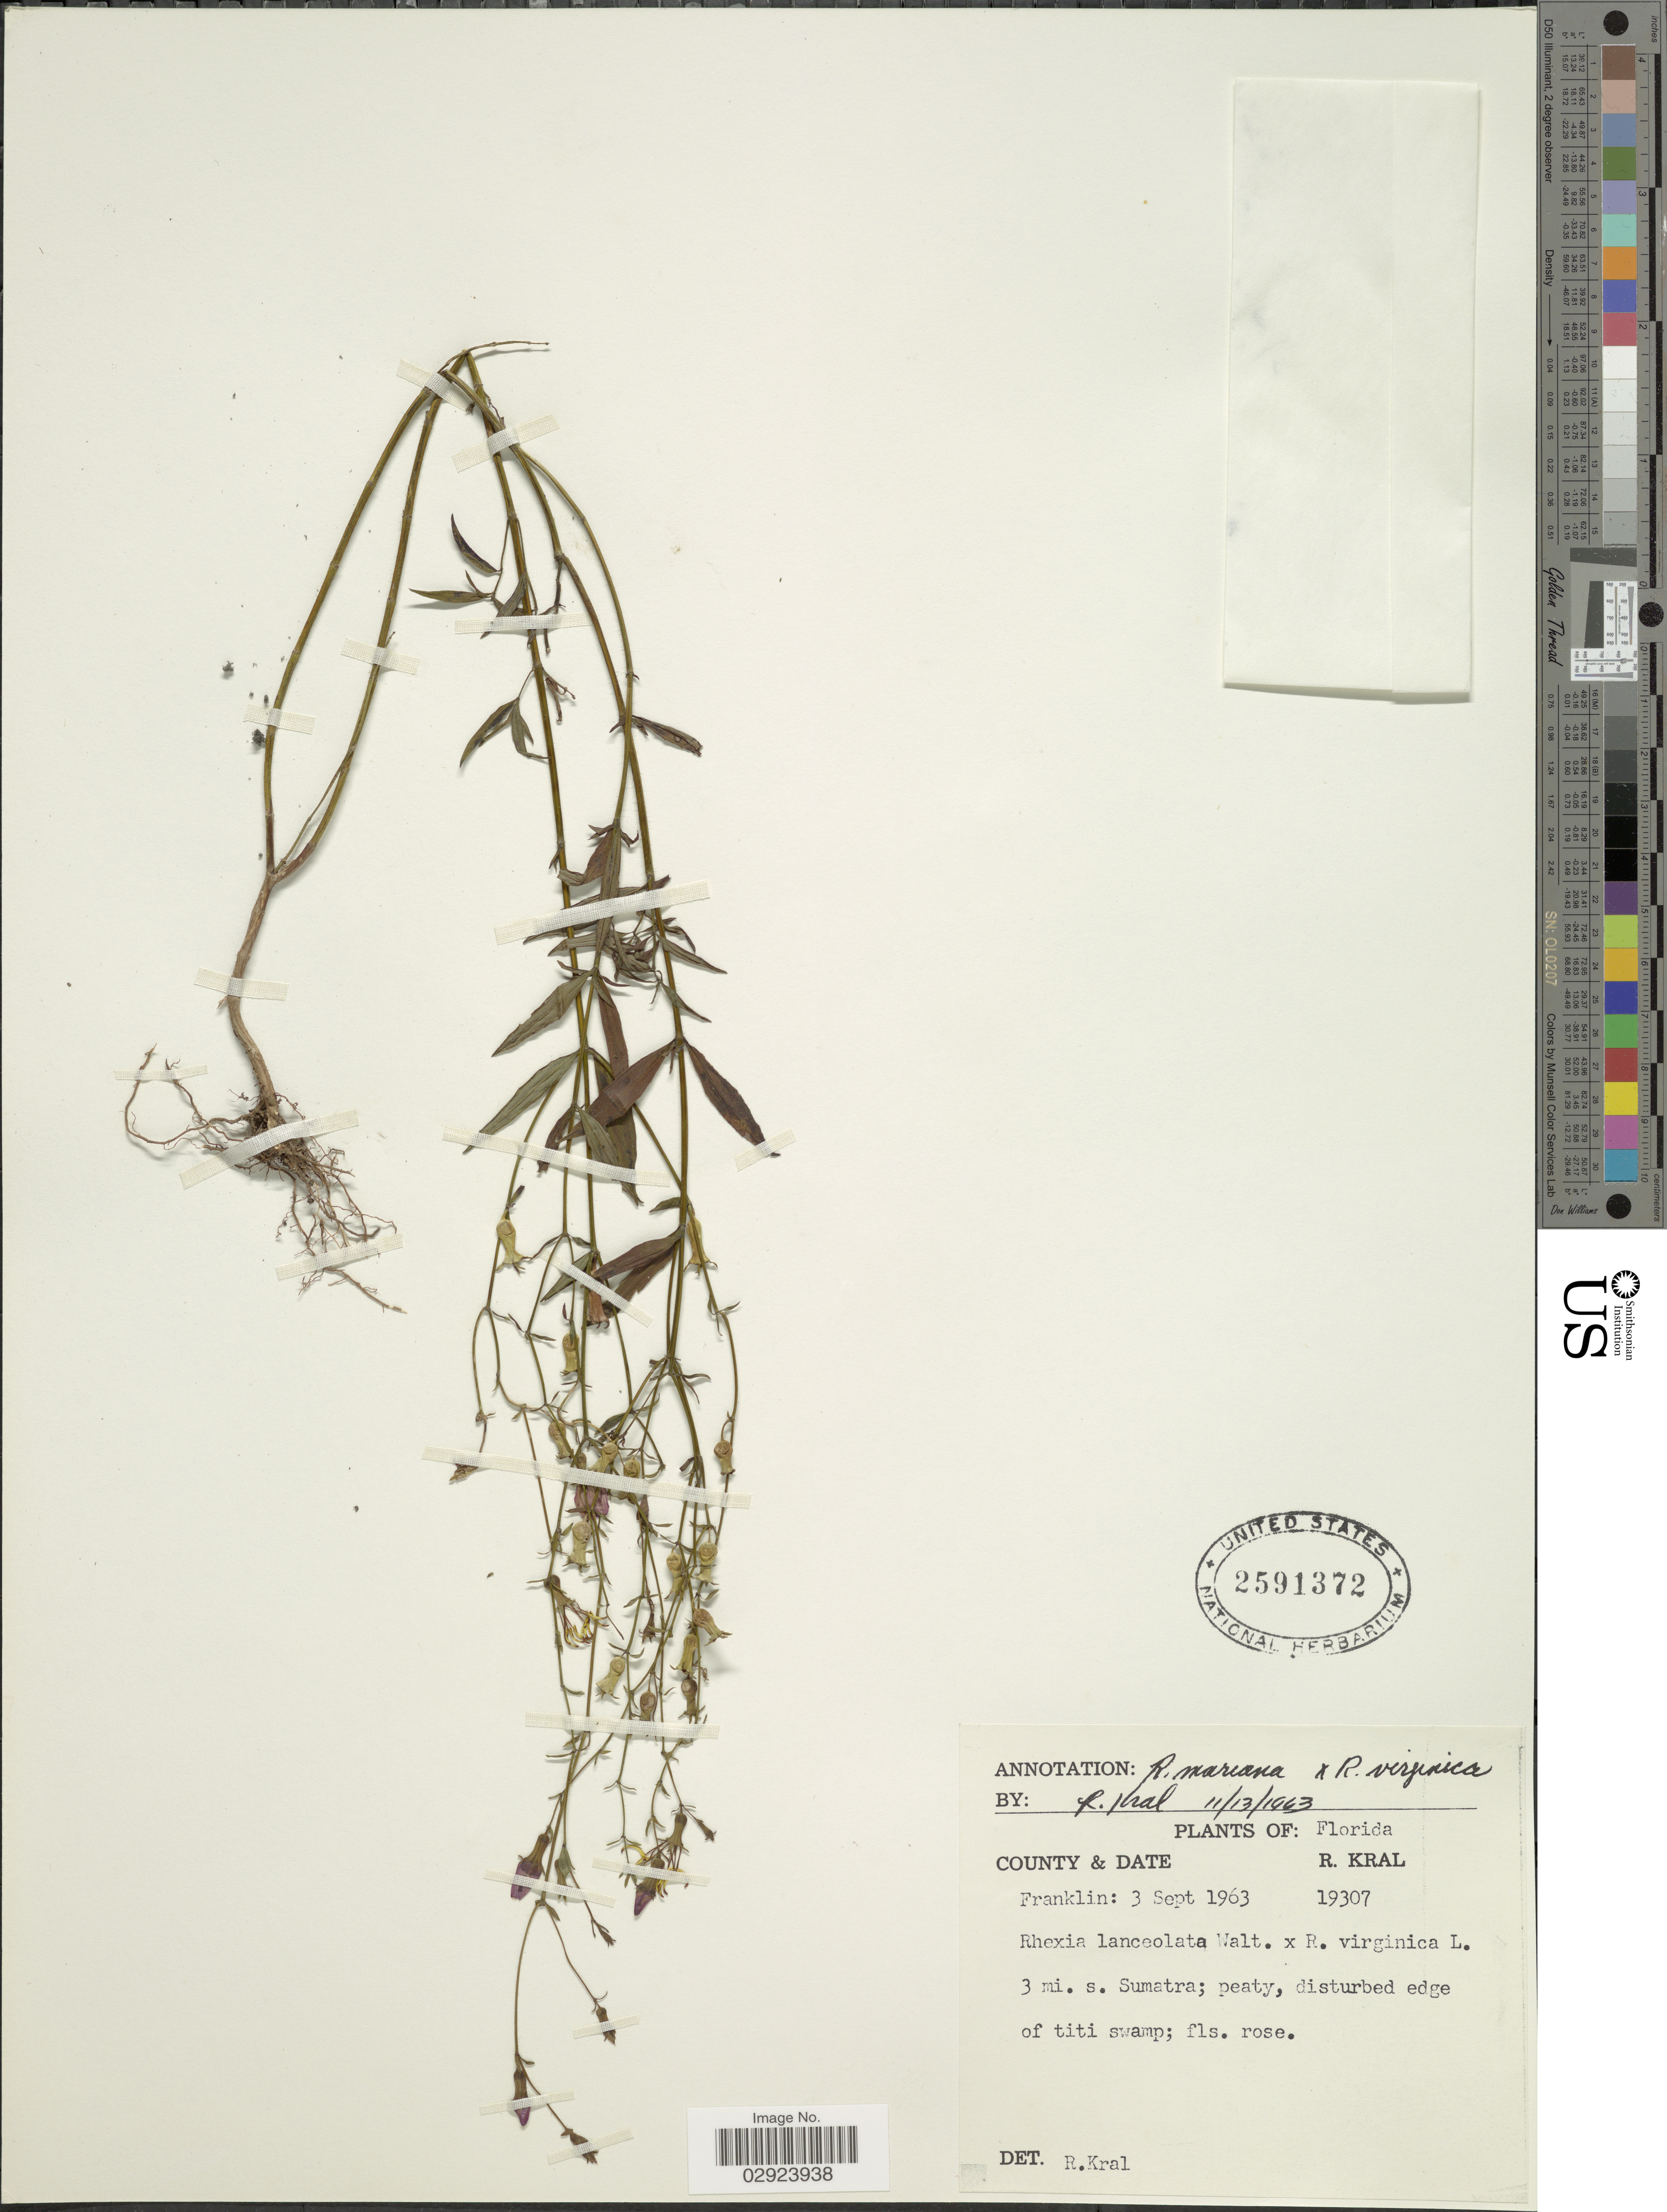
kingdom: Plantae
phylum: Tracheophyta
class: Magnoliopsida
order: Myrtales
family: Melastomataceae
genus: Rhexia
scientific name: Rhexia mariana x R. virginica L.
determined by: Kral, Robert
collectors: R. Kral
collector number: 19307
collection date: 1963-09-03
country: United States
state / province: Florida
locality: Franklin County: 3 mi. s. Sumatra; peaty, disturbed edge of titi swamp.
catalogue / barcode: US 2591372